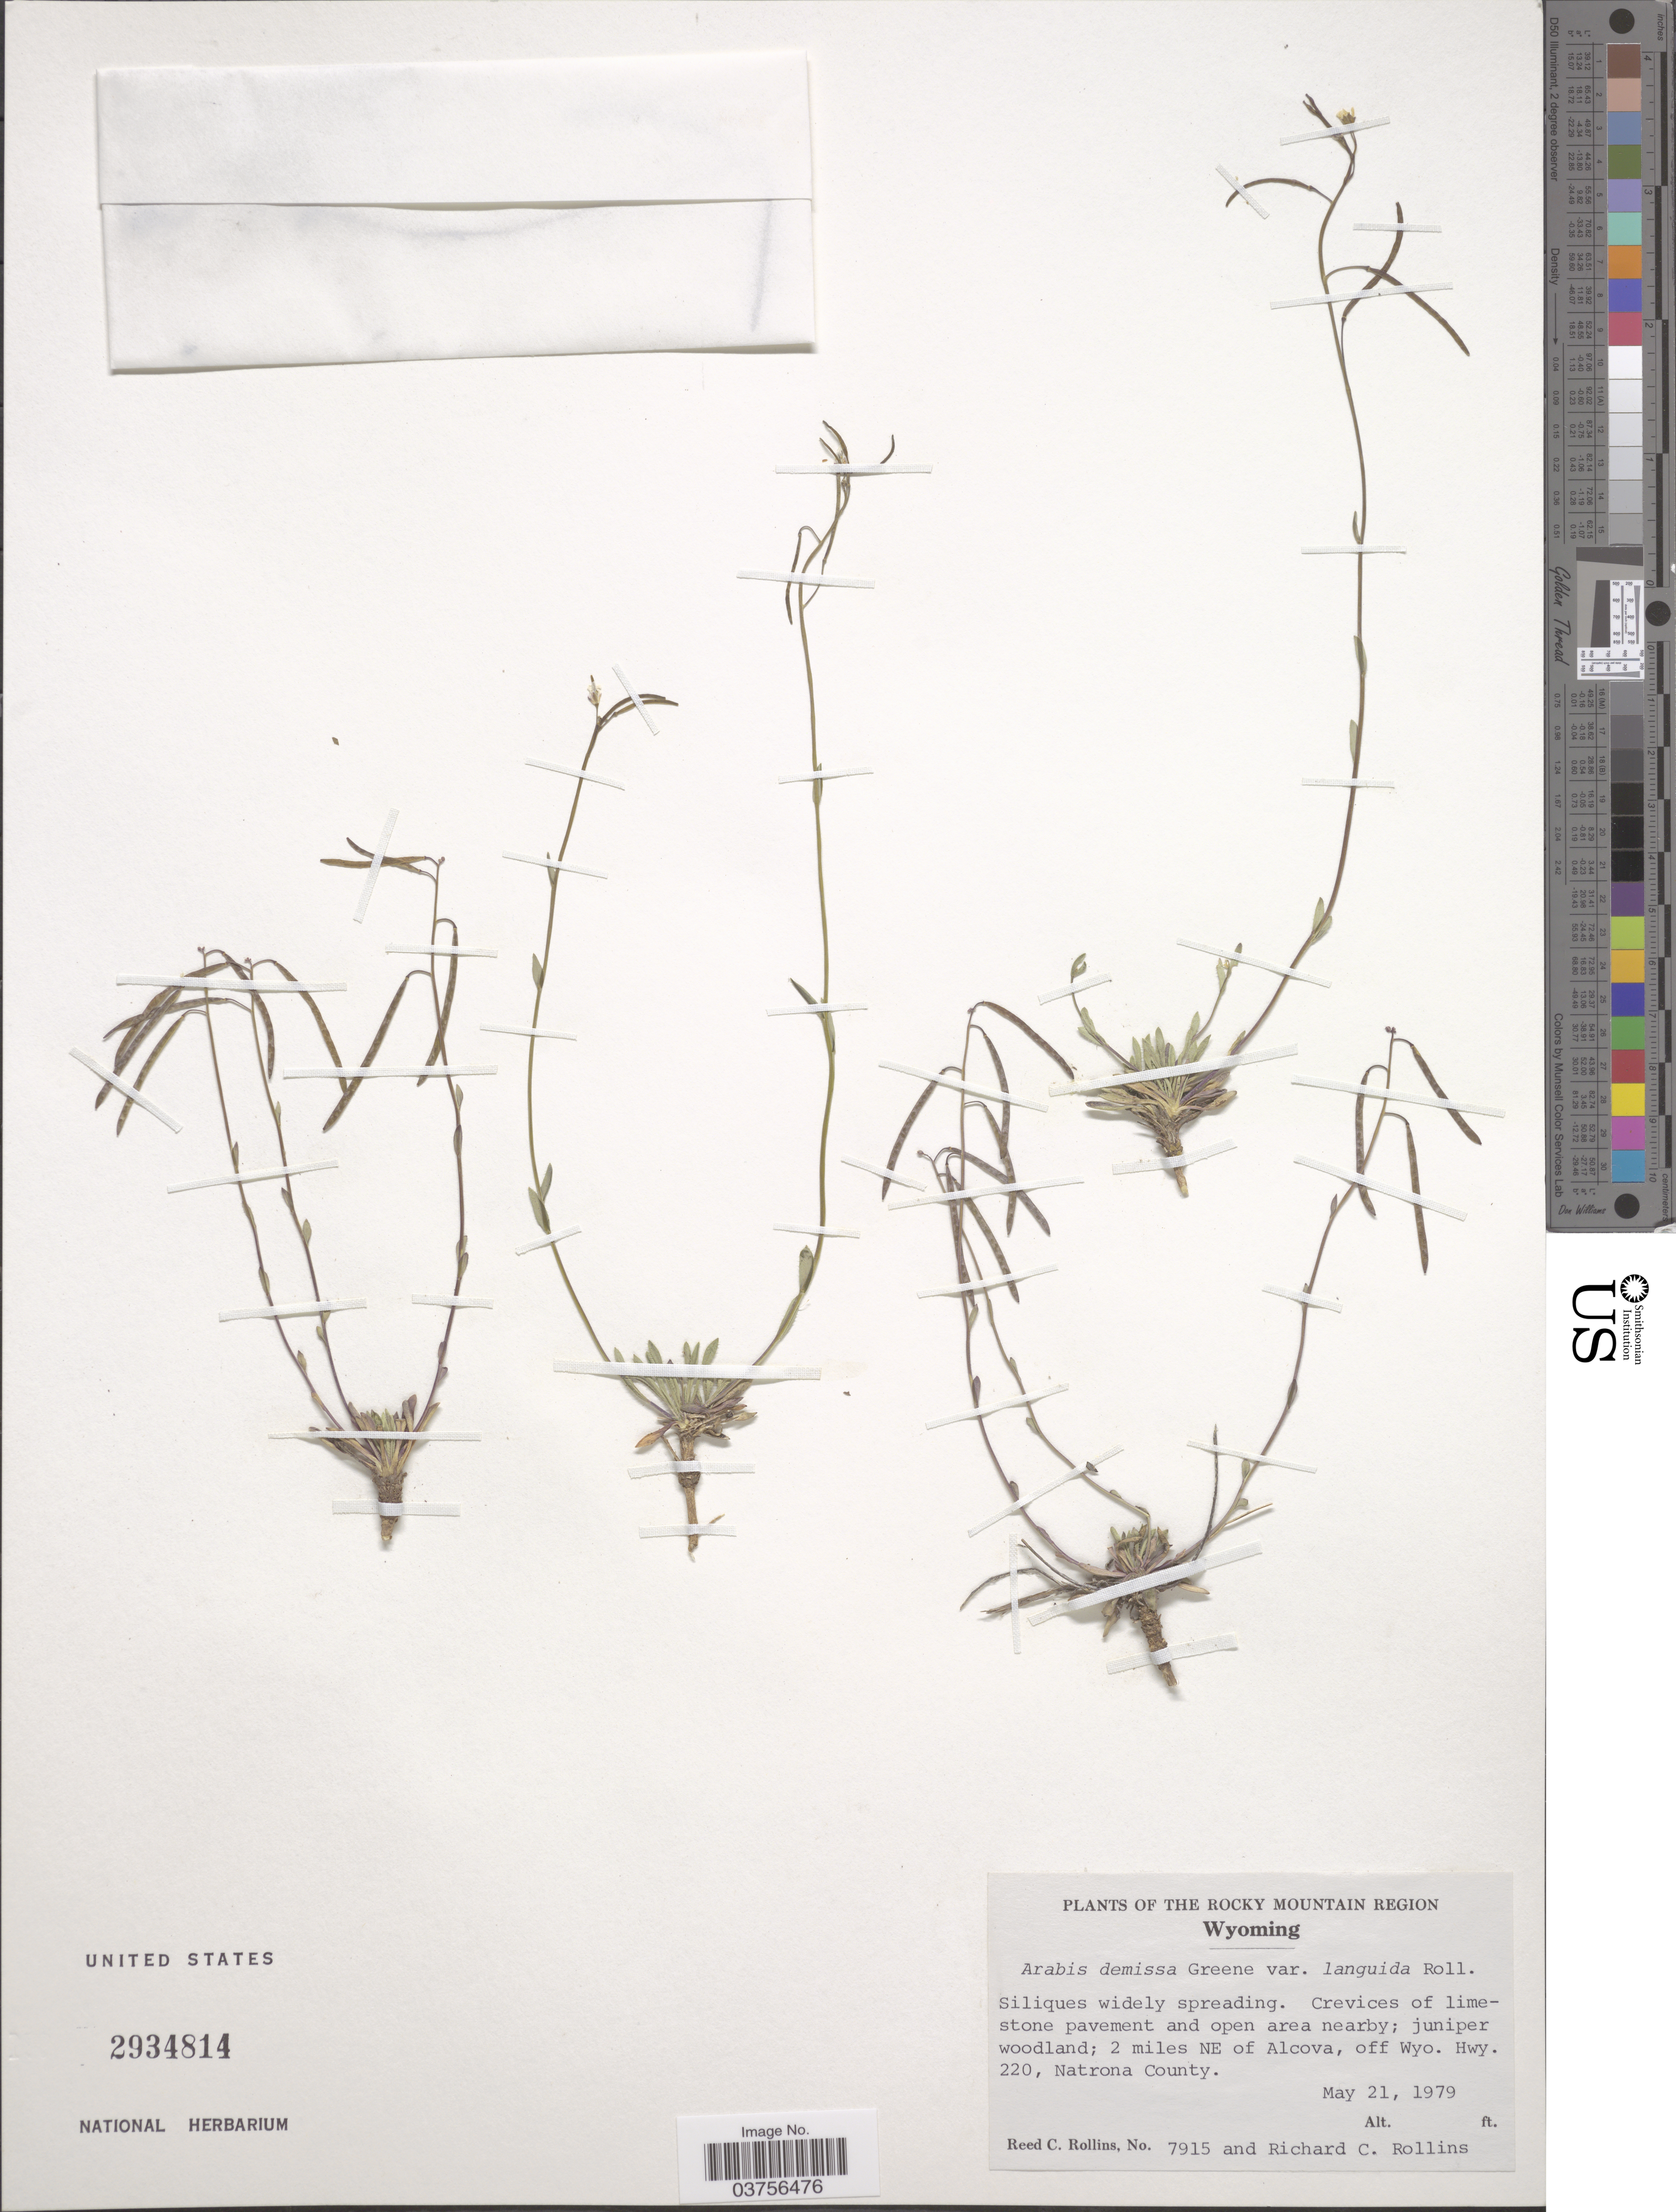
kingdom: Plantae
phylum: Tracheophyta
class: Magnoliopsida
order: Brassicales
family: Brassicaceae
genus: Arabis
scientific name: Arabis demissa var. languida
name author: Rollins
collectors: R. C. Rollins & R. C. Rollins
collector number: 7915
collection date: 1979-05-21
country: United States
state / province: Wyoming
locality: The Rocky Mountain Region. 2 miles NE of Alcova, off Wyo. Hwy. 220, Natrona County.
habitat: crevices of limestone pavement and open area nearby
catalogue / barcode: US 2934814